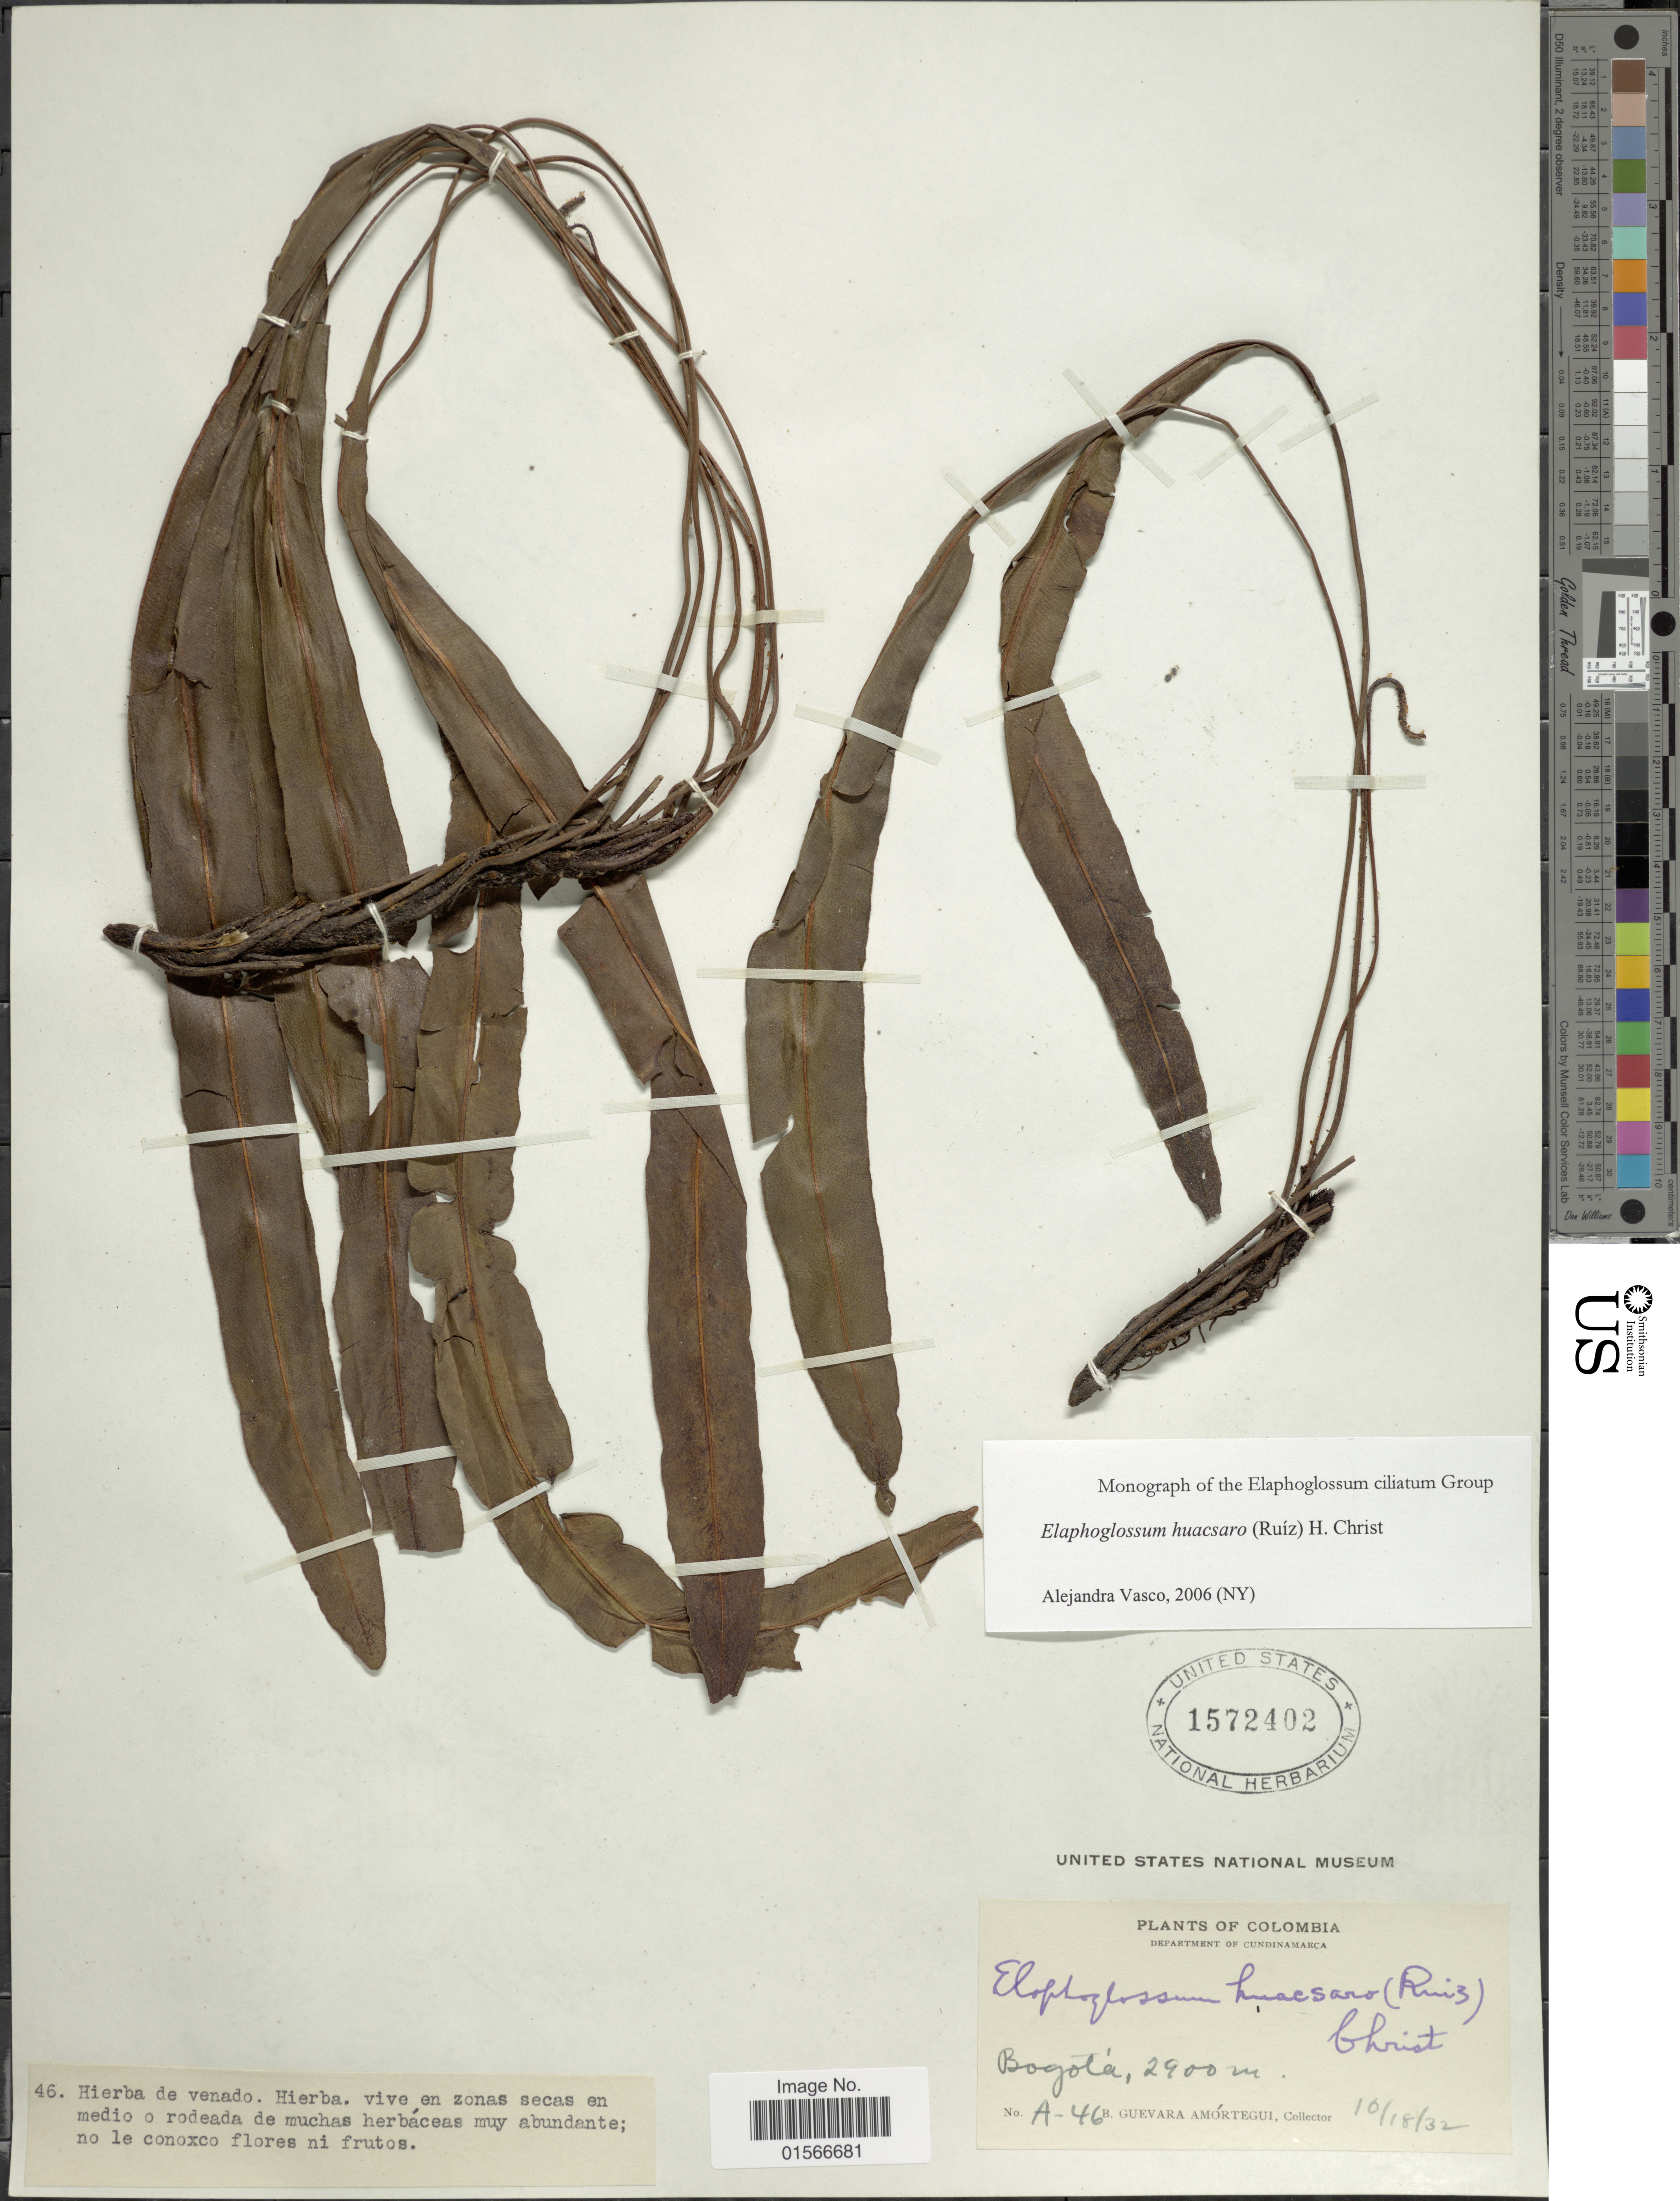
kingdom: Plantae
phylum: Tracheophyta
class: Polypodiopsida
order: Polypodiales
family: Dryopteridaceae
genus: Elaphoglossum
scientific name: Elaphoglossum huacsaro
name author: (Ruiz) Christ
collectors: B. Guevara Amortegui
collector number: A-46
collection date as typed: Transcribed d/m/y: 18/10/32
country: Colombia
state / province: Cundinamarca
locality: Department of Cundinamarca, Bogotá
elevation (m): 2900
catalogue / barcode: US 1572402